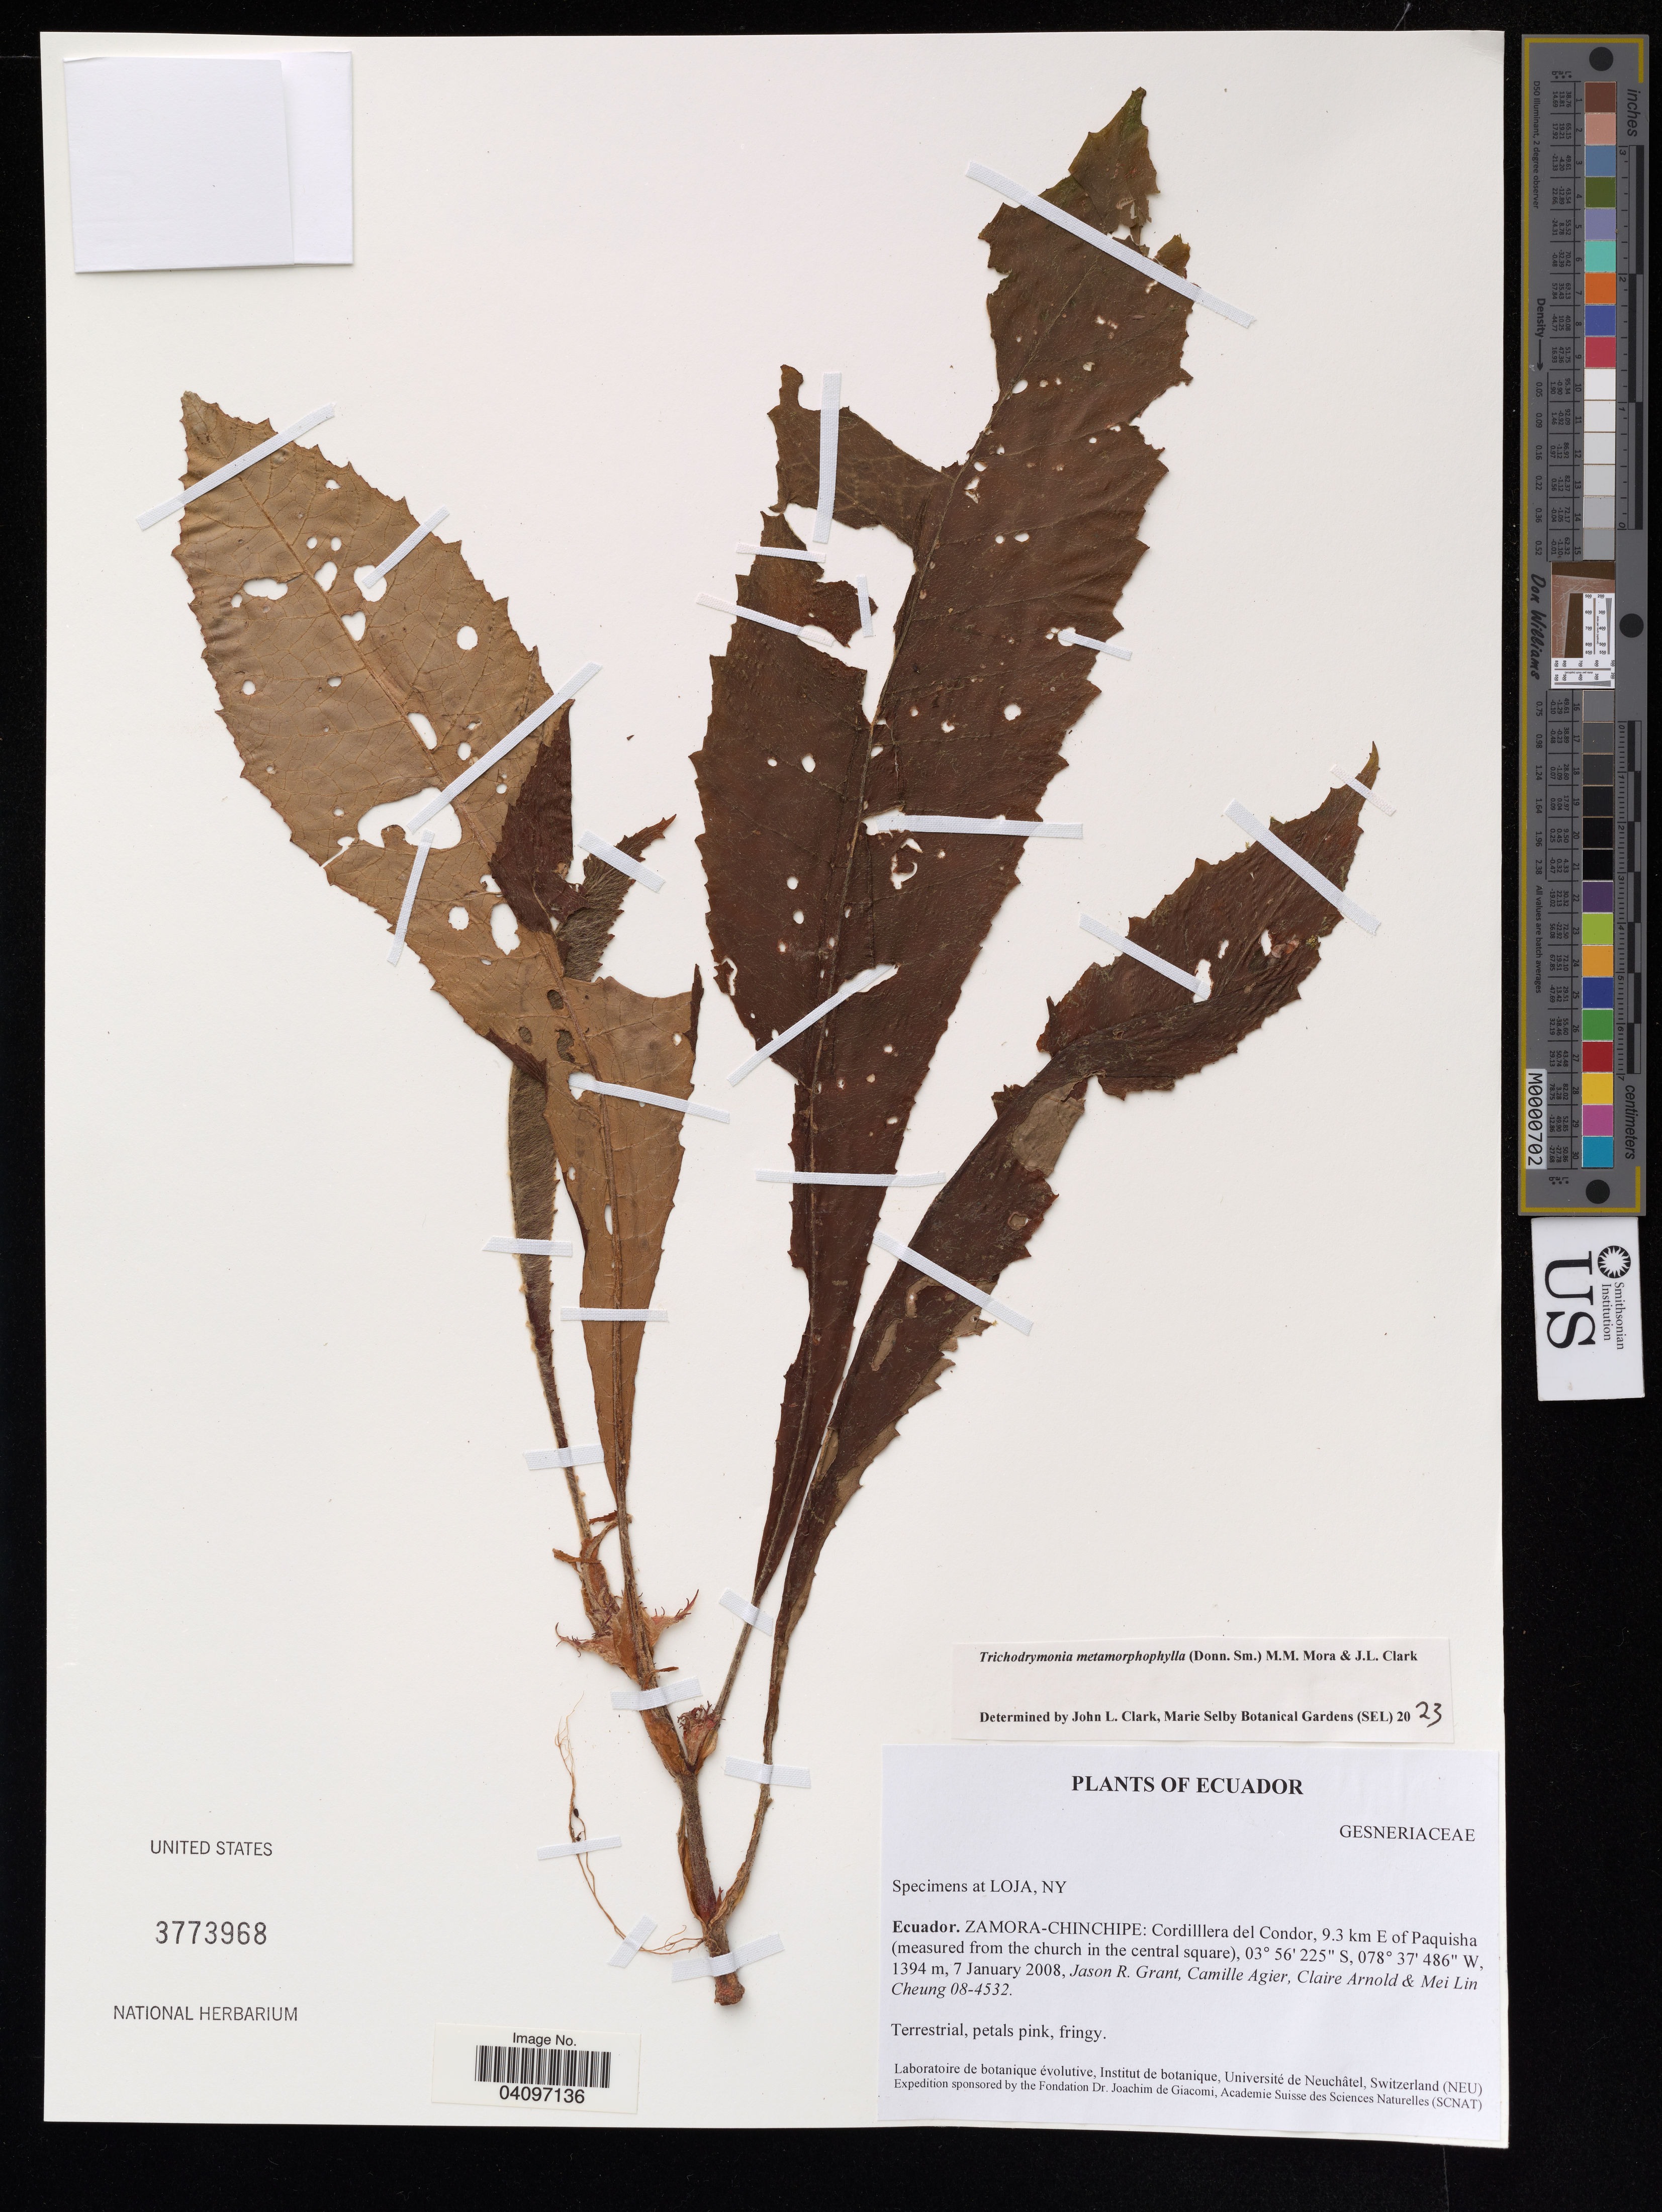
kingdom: Plantae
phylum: Tracheophyta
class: Magnoliopsida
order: Lamiales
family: Gesneriaceae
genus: Trichodrymonia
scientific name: Trichodrymonia metamorphophylla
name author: (Donn. Sm.) M.M. Mora & J.L. Clark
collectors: J. R. Grant, C. Agier & C. Arnold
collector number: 08-4532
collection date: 2008-01-07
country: Ecuador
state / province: Zamora-Chinchipe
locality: Cordillera del Condor, 9.3 km E of Paquisha.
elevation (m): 1394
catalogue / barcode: US 3773968